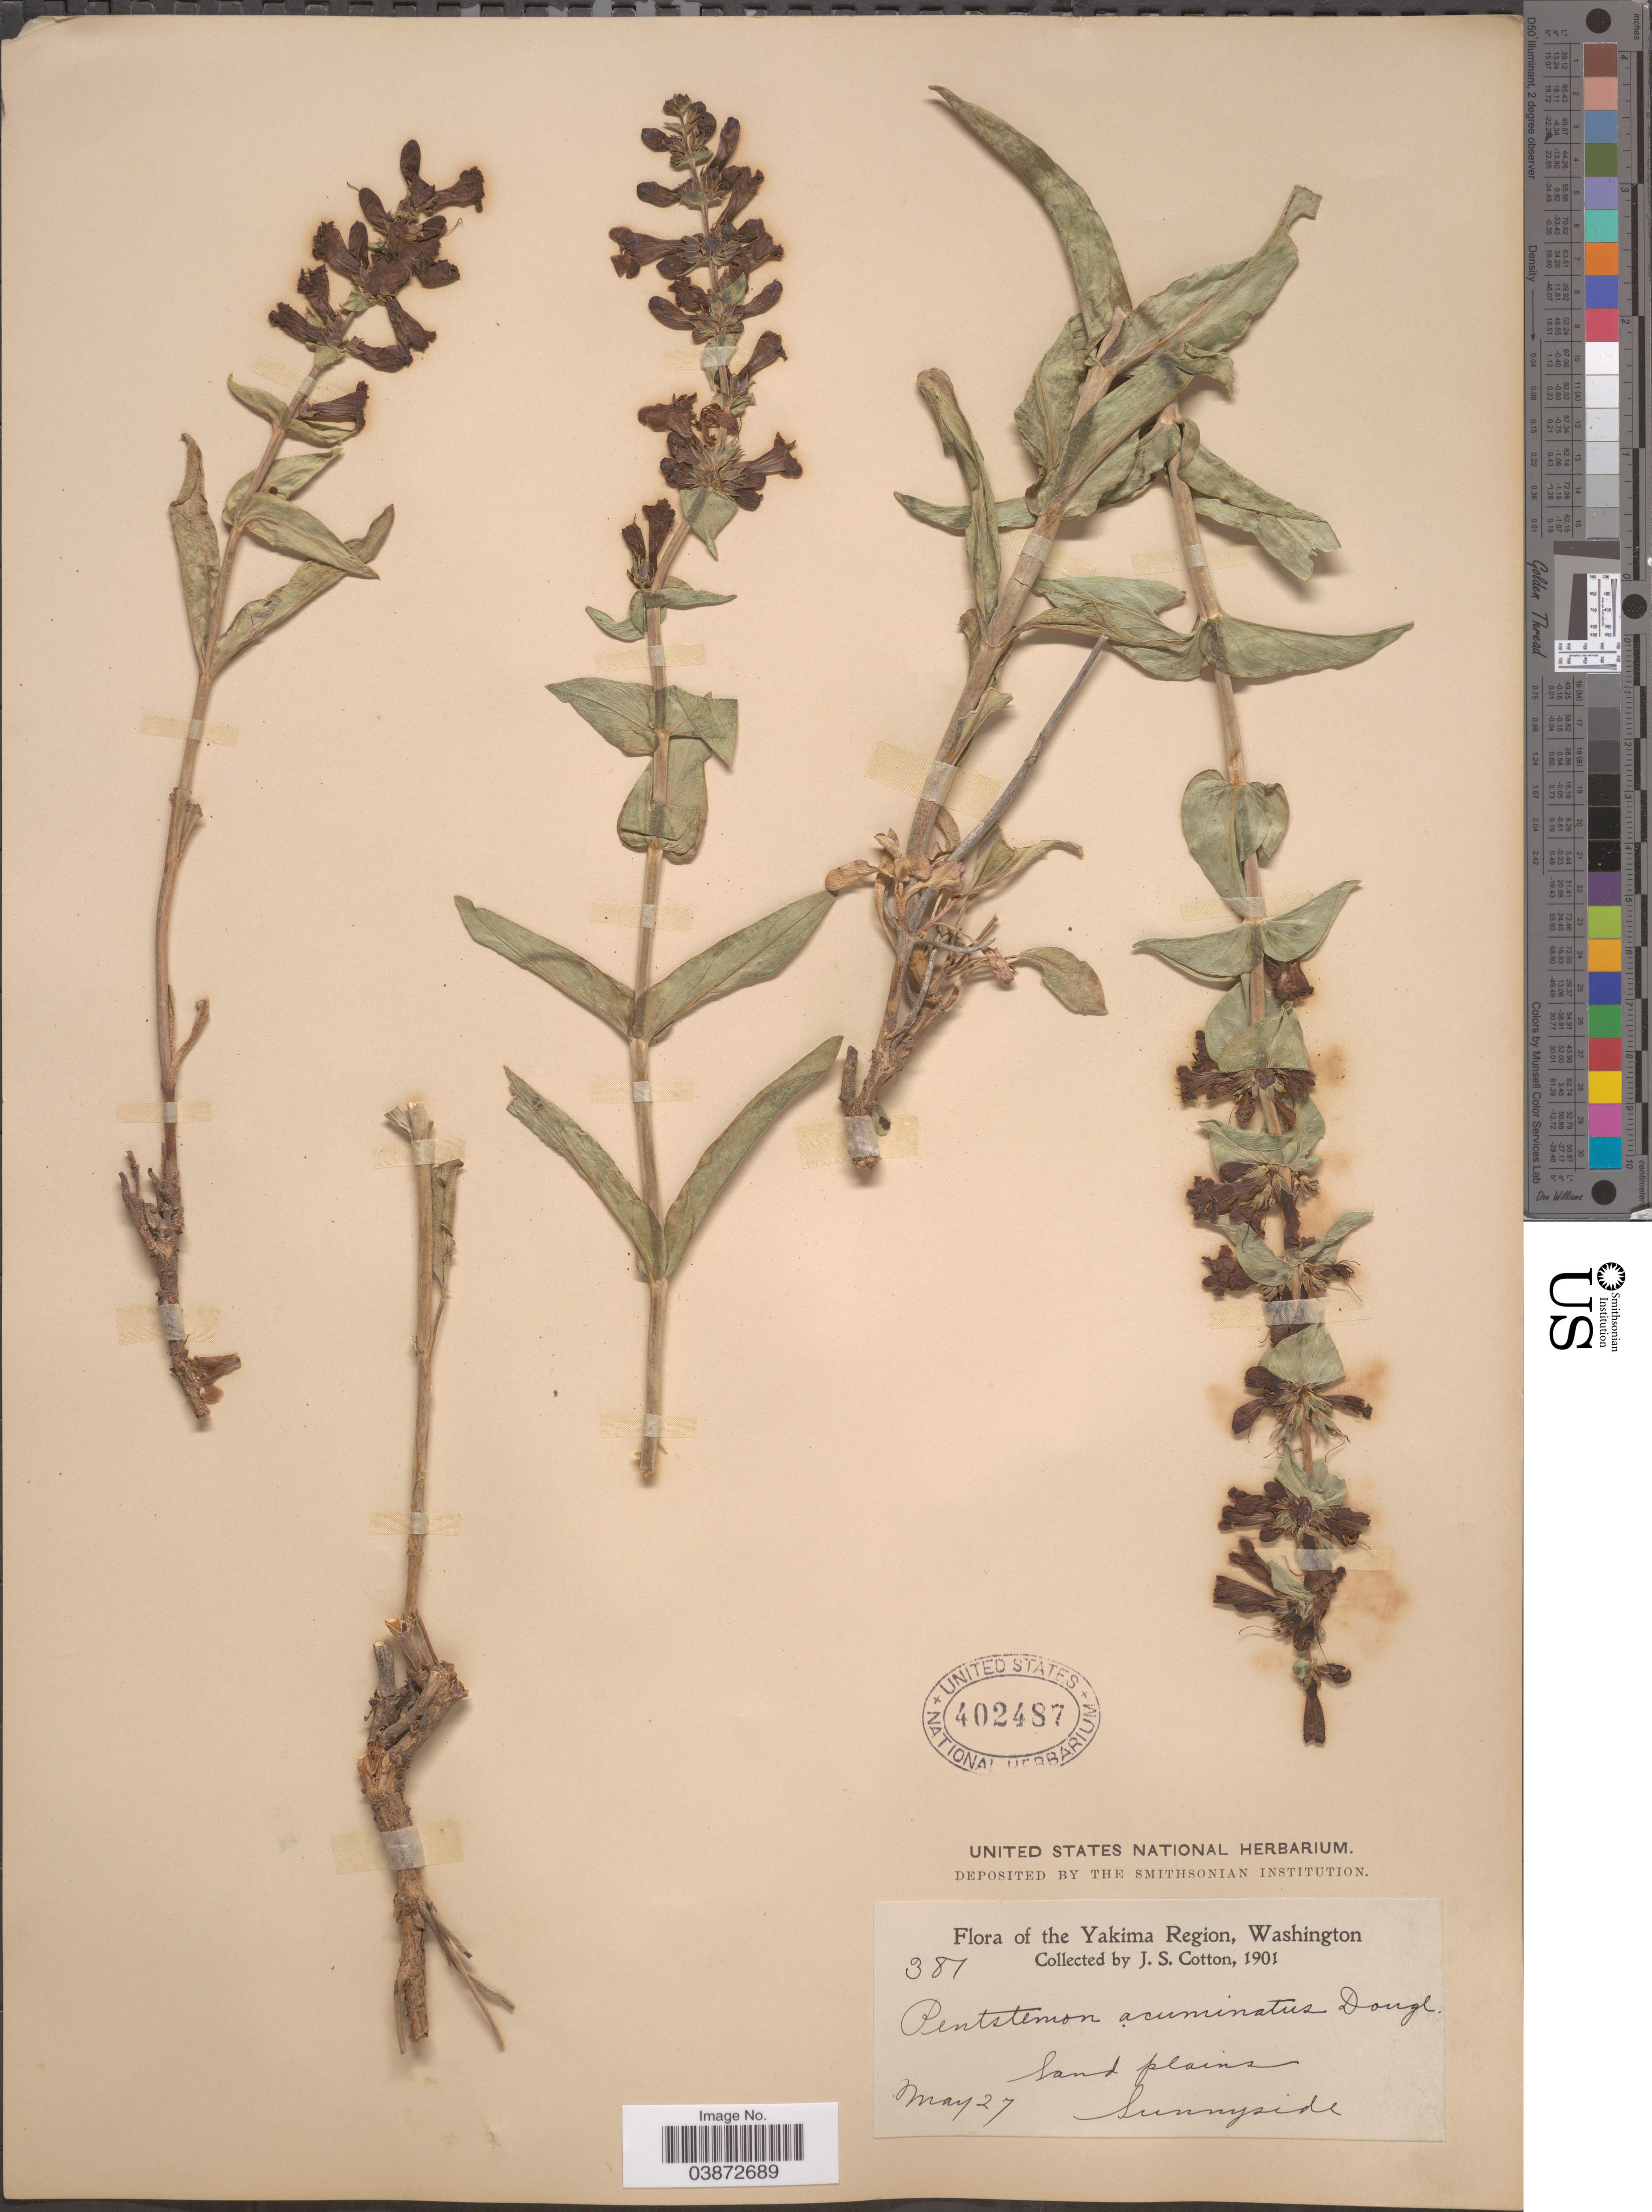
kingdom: Plantae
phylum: Tracheophyta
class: Magnoliopsida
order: Lamiales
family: Plantaginaceae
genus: Penstemon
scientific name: Penstemon acuminatus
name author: Greene ex Lindl.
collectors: J. S. Cotton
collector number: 387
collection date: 1901-05-27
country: United States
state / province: Washington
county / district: Yakima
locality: The Yakima Region, Sand plains, Sunnyside.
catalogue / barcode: US 402487